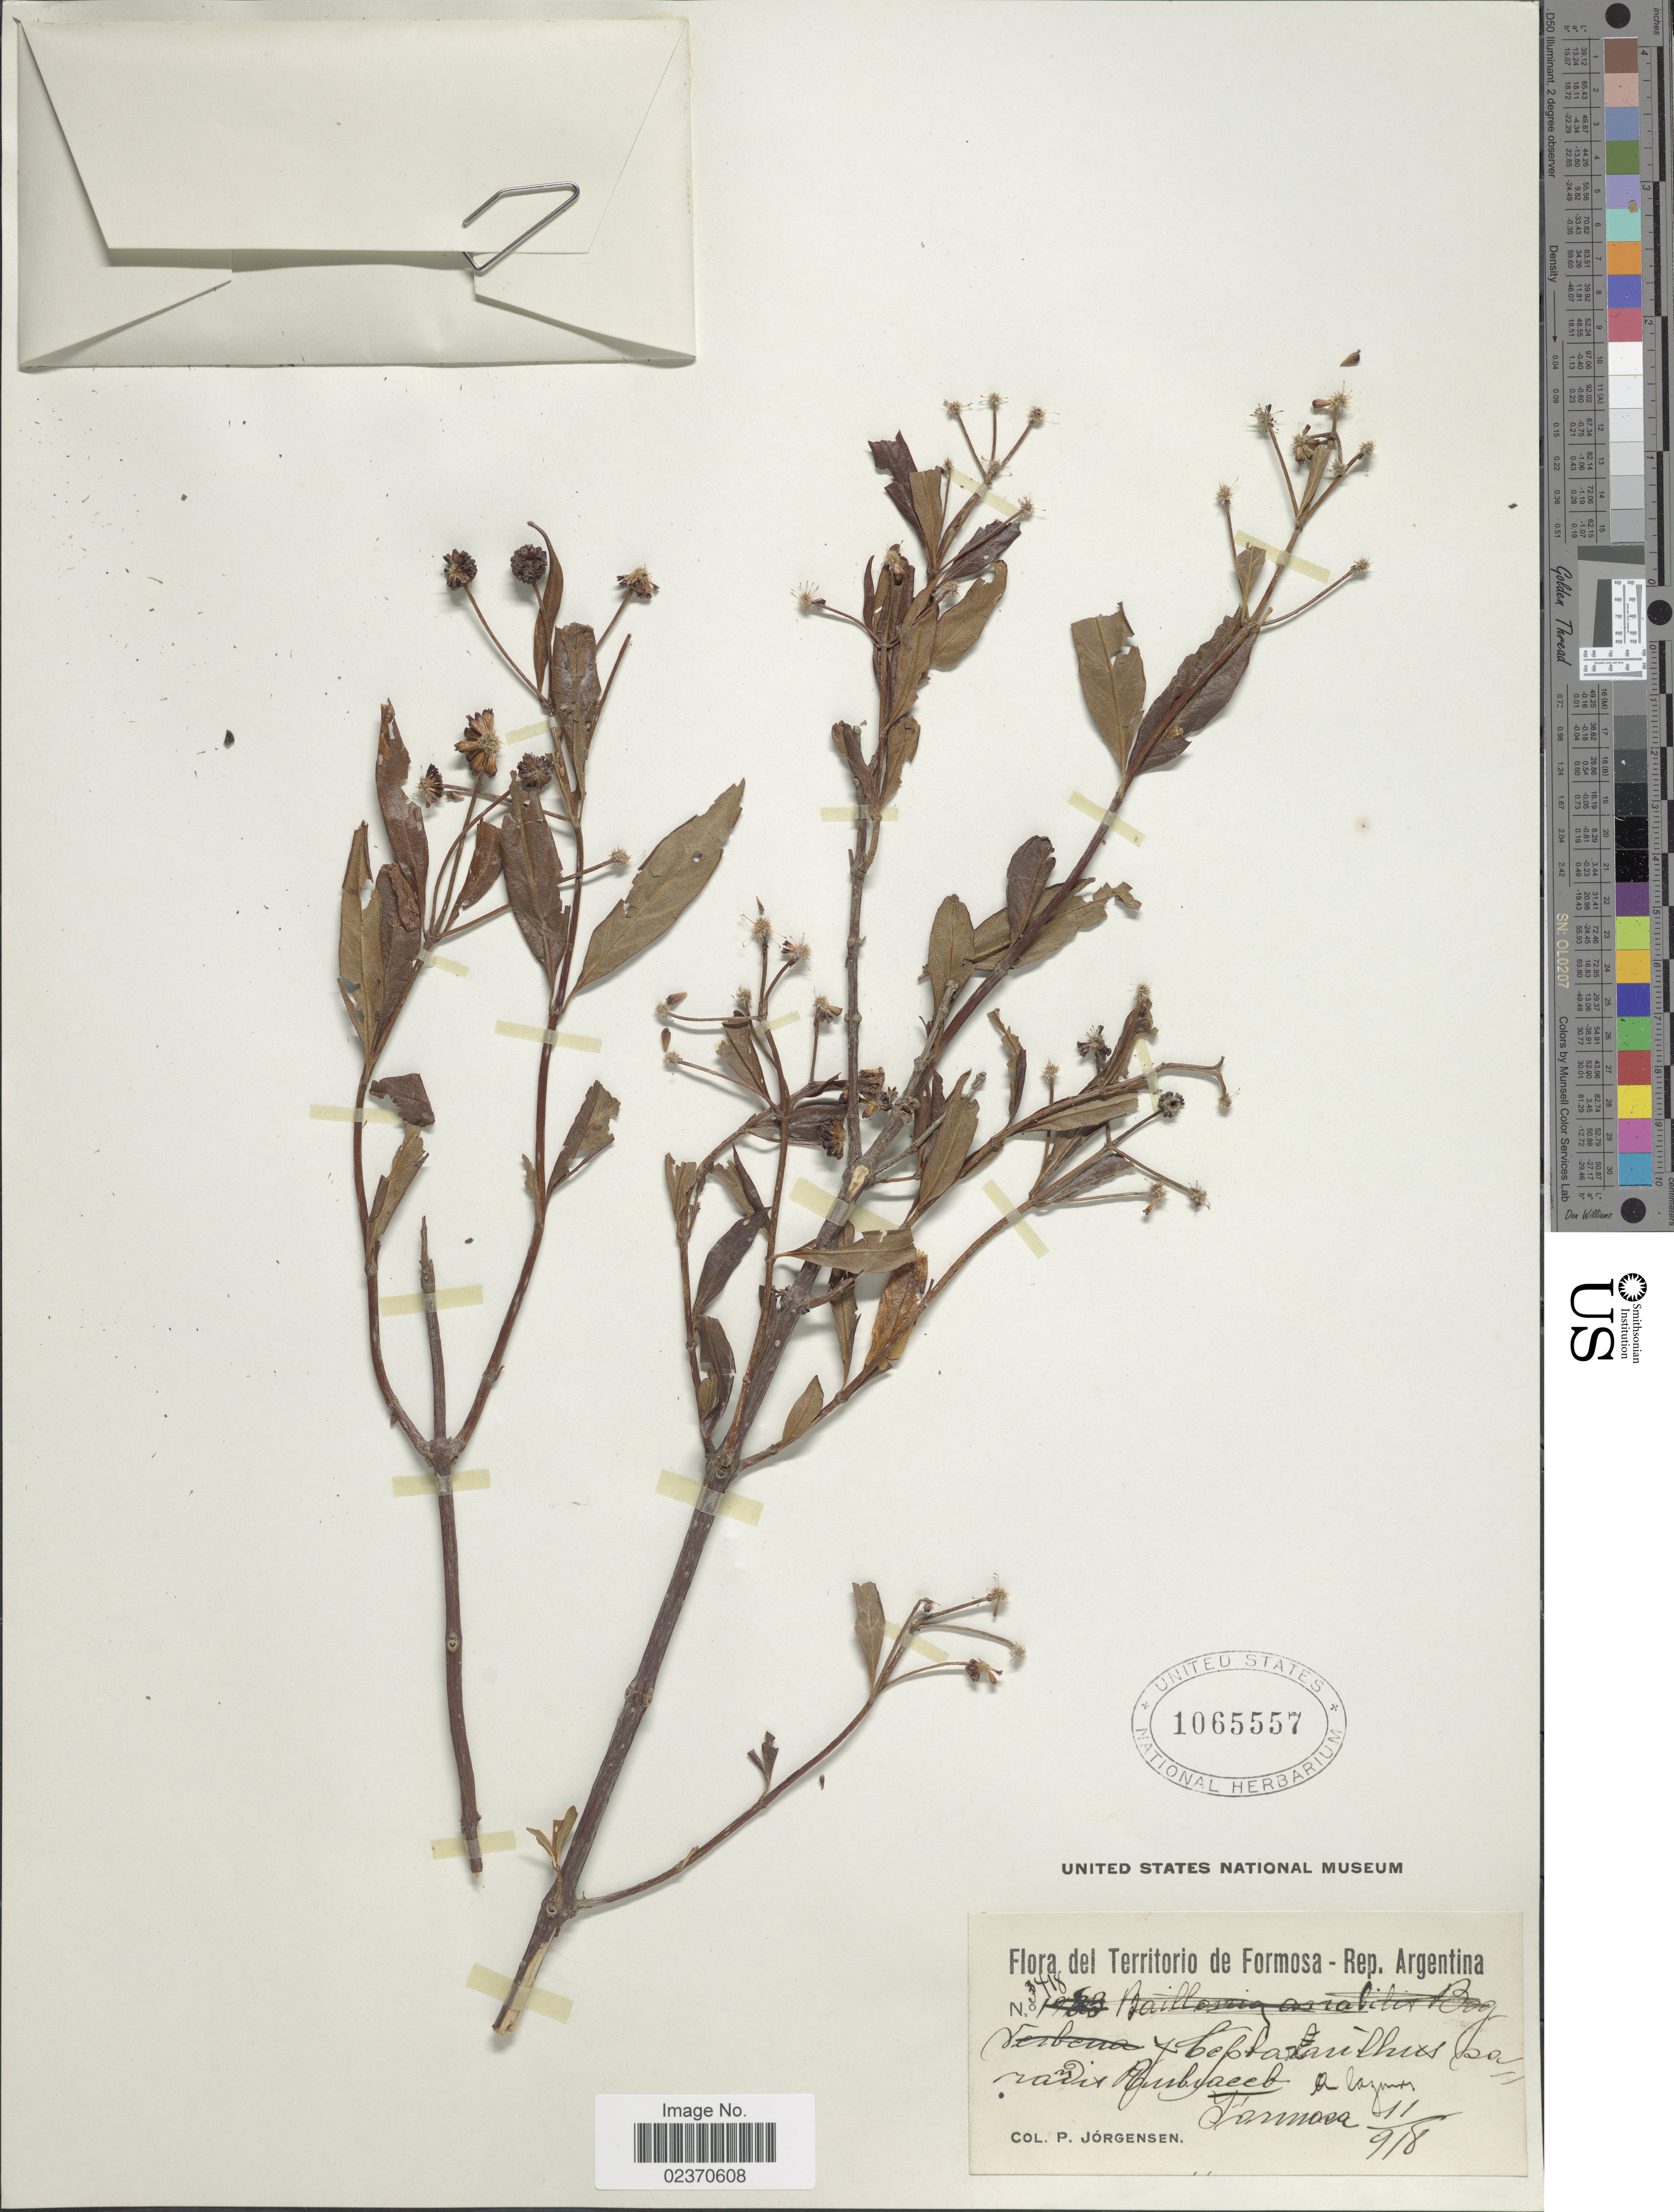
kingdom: Plantae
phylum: Tracheophyta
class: Magnoliopsida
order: Gentianales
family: Rubiaceae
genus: Cephalanthus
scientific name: Cephalanthus sp.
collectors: P. Jörgensen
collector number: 3418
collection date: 1918-11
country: Argentina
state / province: Formosa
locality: Formosa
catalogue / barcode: US 1065557